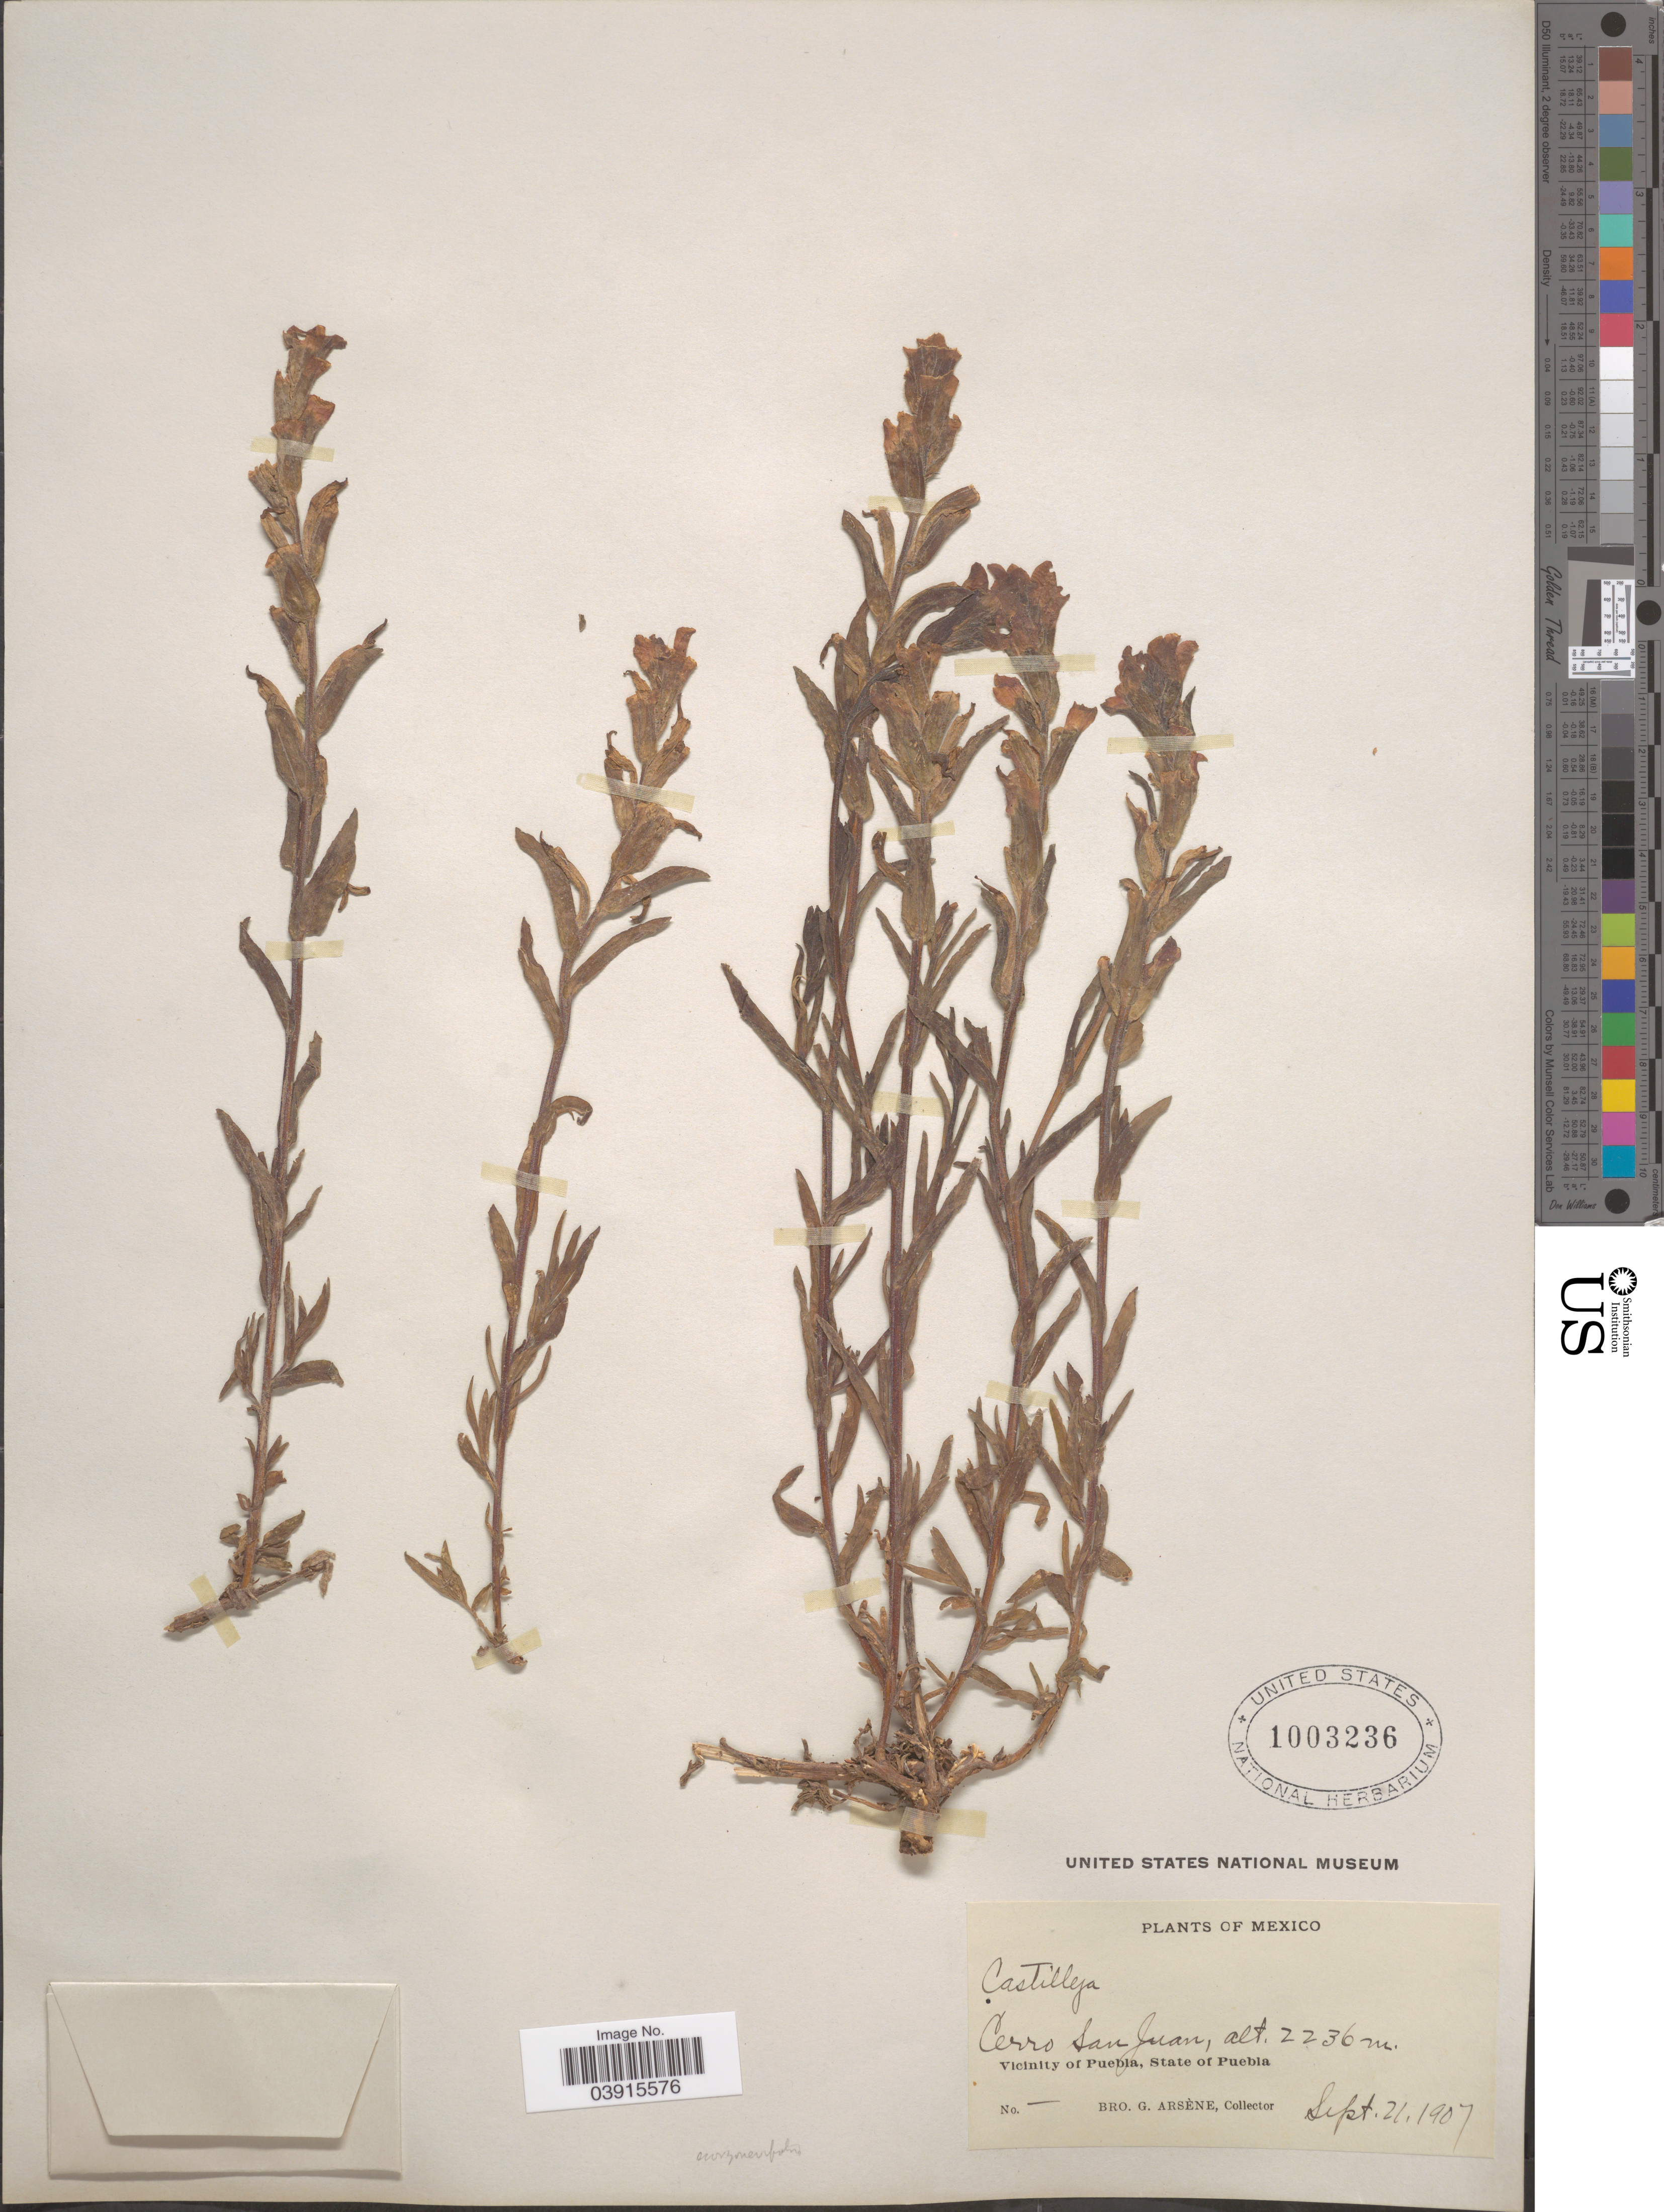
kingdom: Plantae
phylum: Tracheophyta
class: Magnoliopsida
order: Lamiales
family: Orobanchaceae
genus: Castilleja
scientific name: Castilleja scorzonerifolia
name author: Kunth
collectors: Bro. G. Arsène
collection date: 1907-09-21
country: Mexico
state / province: Puebla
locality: Cerro San Juan, Vicinity of Puebla.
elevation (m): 2236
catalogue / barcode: US 1003236